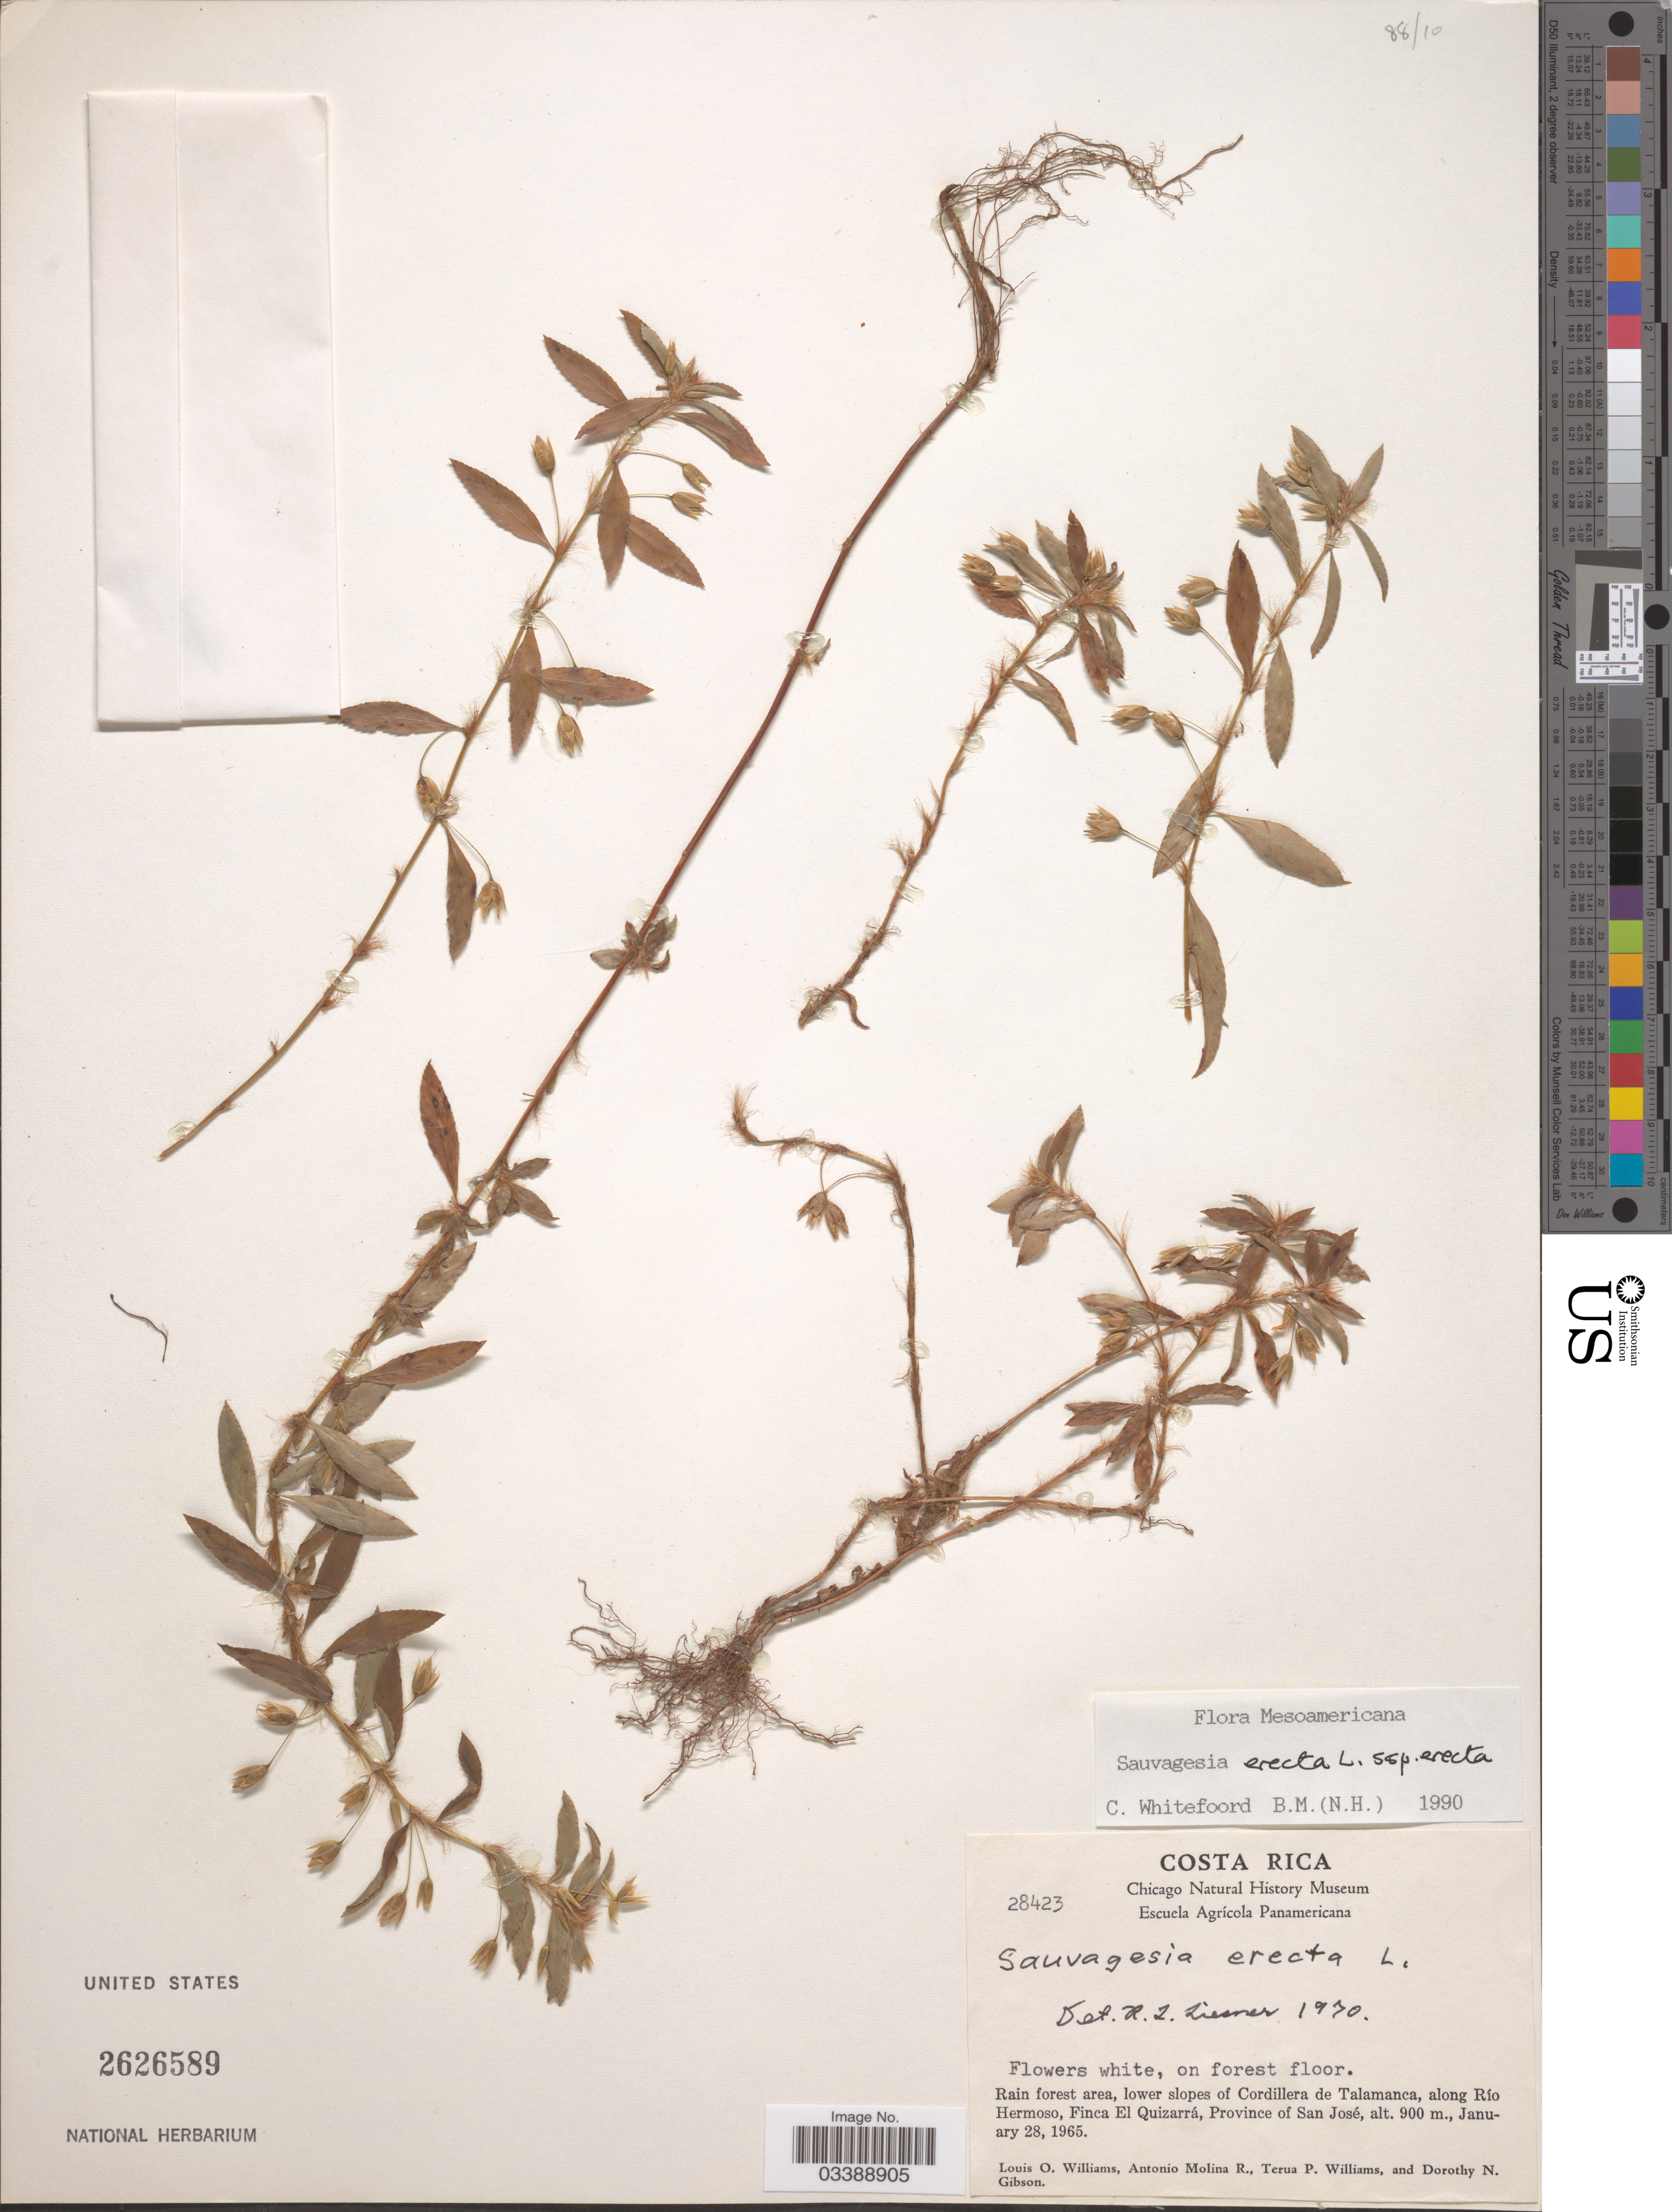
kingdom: Plantae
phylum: Tracheophyta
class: Magnoliopsida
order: Malpighiales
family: Ochnaceae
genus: Sauvagesia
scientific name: Sauvagesia erecta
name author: L.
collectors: L. O. Williams, A. Molina R., T. Williams & D. N. Gibson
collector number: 28423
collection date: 1965-01-28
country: Costa Rica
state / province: San José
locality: Rain forest area, lower slopes of Cordillera de Talamanca along Río Hermoso, Finca El Quizarrá.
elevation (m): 900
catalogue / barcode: US 2626589